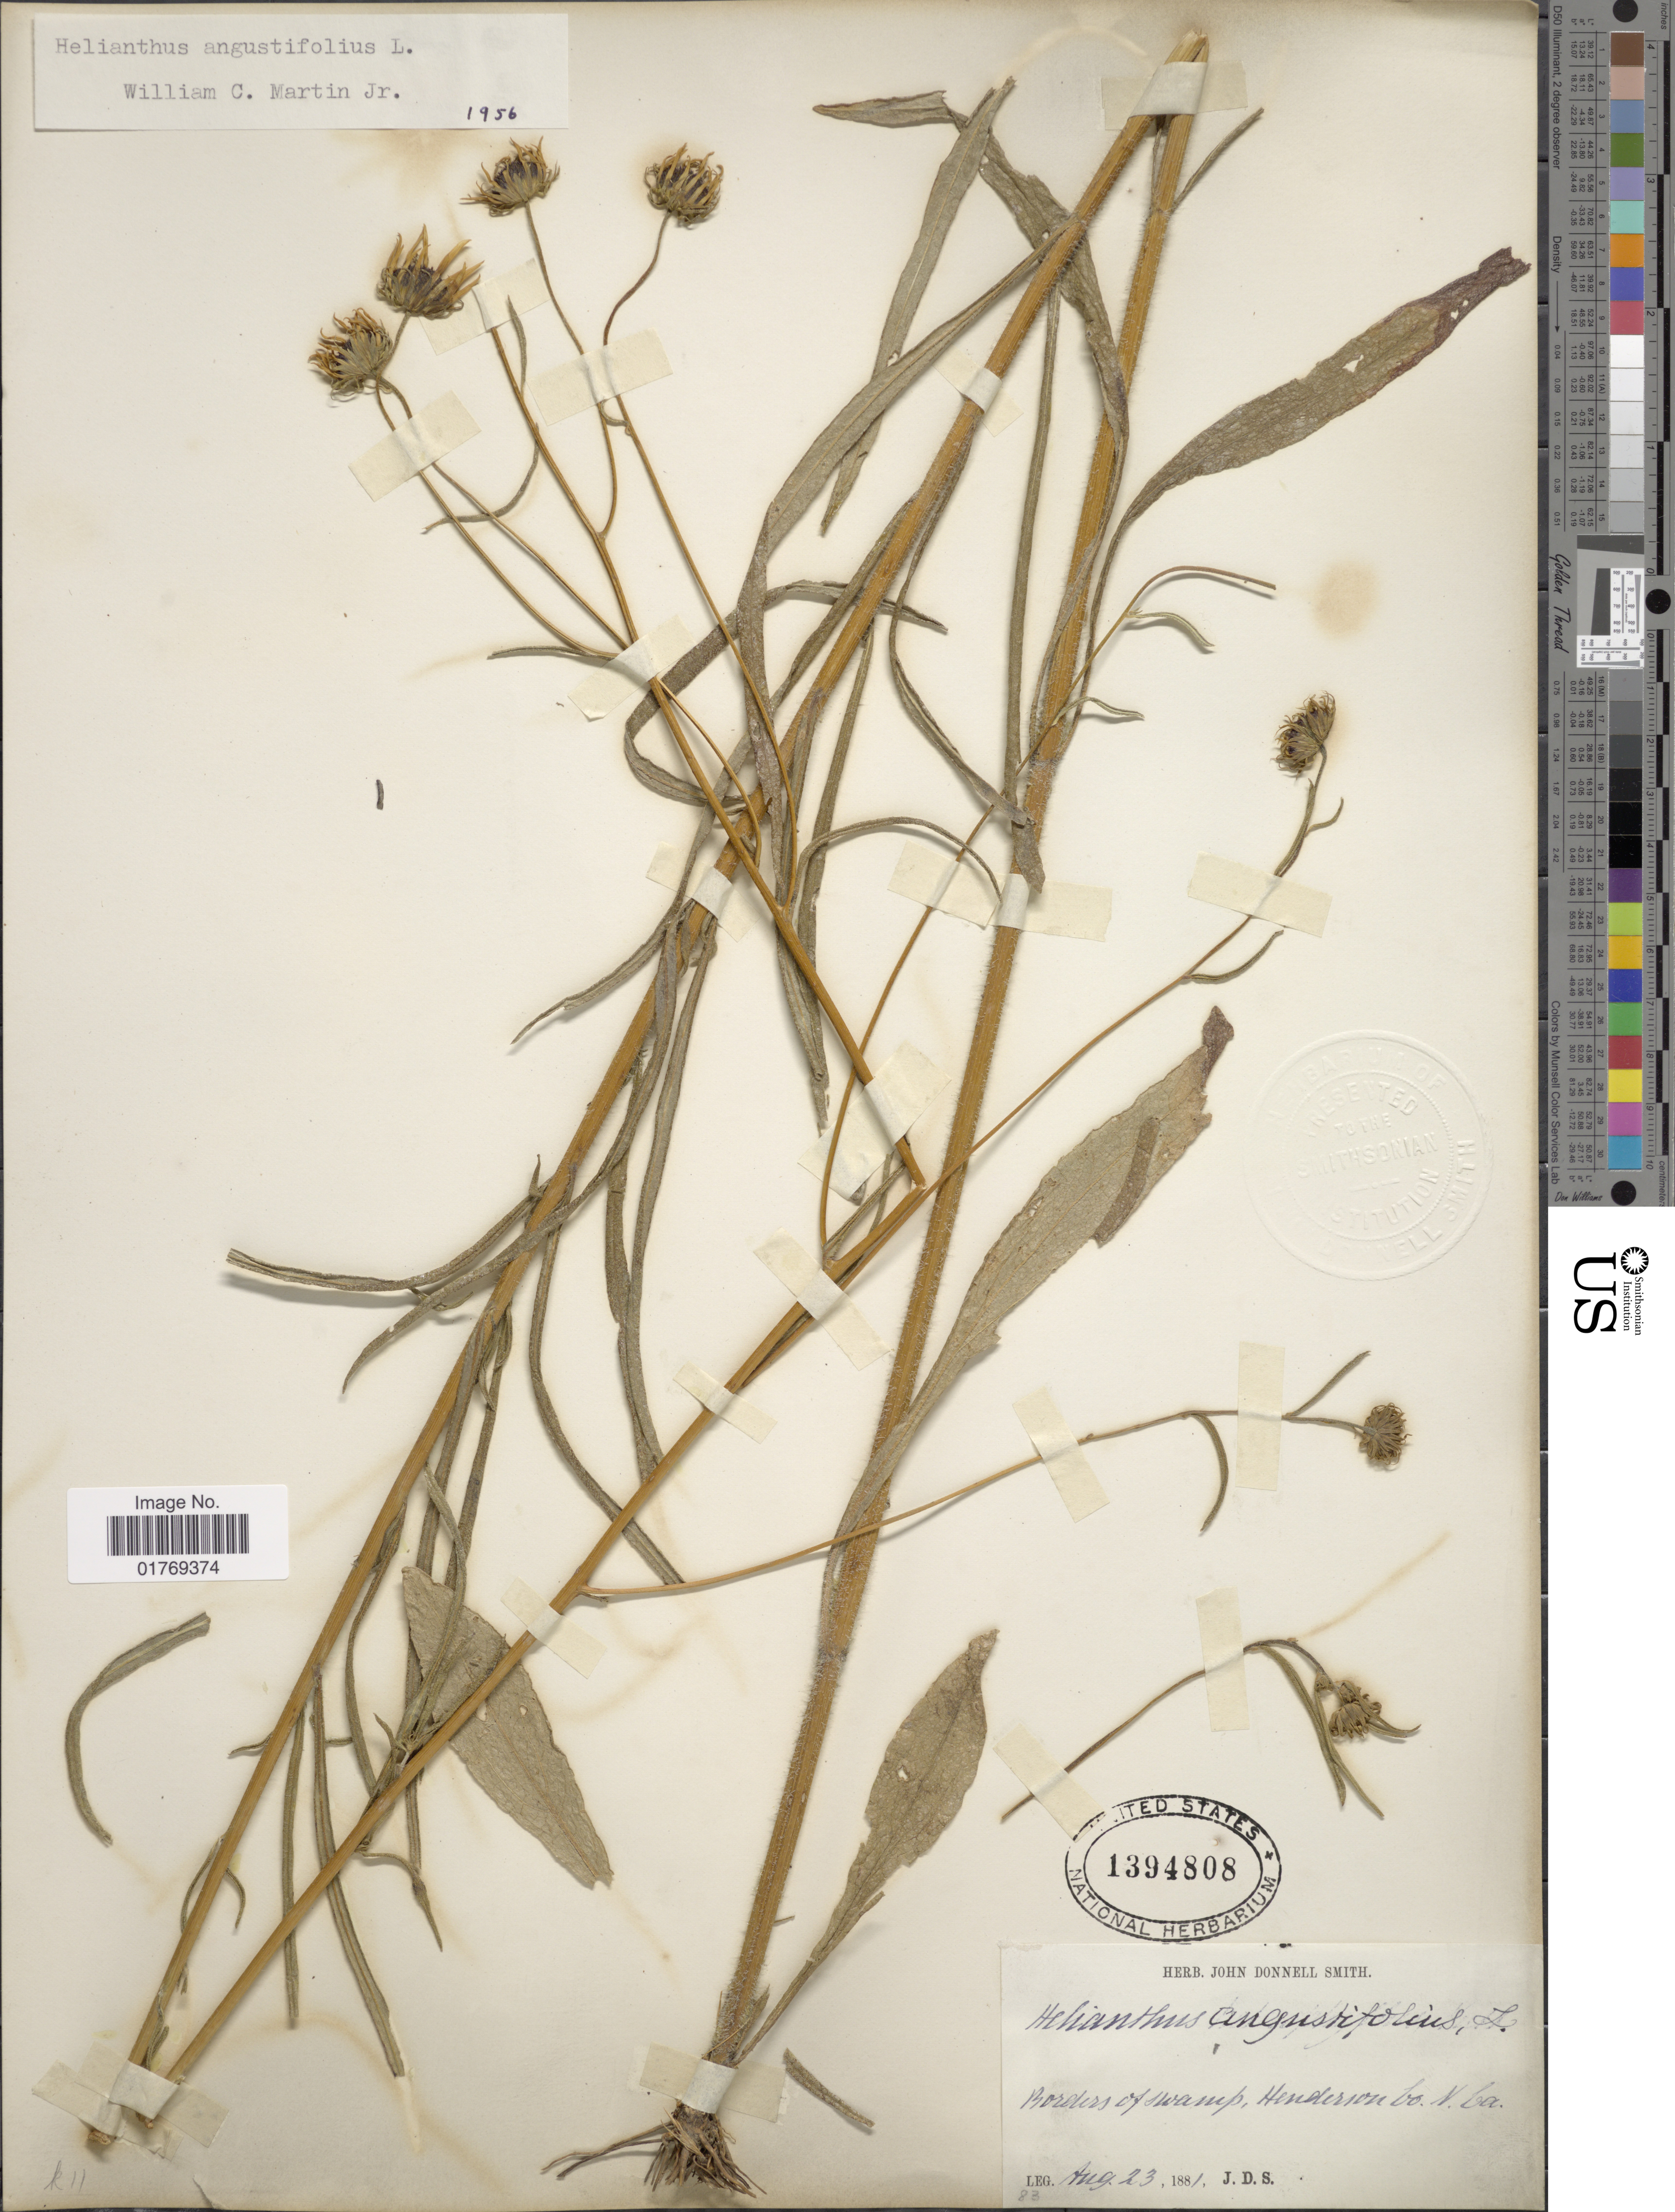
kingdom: Plantae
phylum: Tracheophyta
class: Magnoliopsida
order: Asterales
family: Asteraceae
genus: Helianthus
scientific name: Helianthus angustifolius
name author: L.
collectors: J. Donnell Smith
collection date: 1881-08-23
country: United States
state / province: North Carolina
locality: Borders of swamps, Henderson Co.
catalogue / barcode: US 1394808